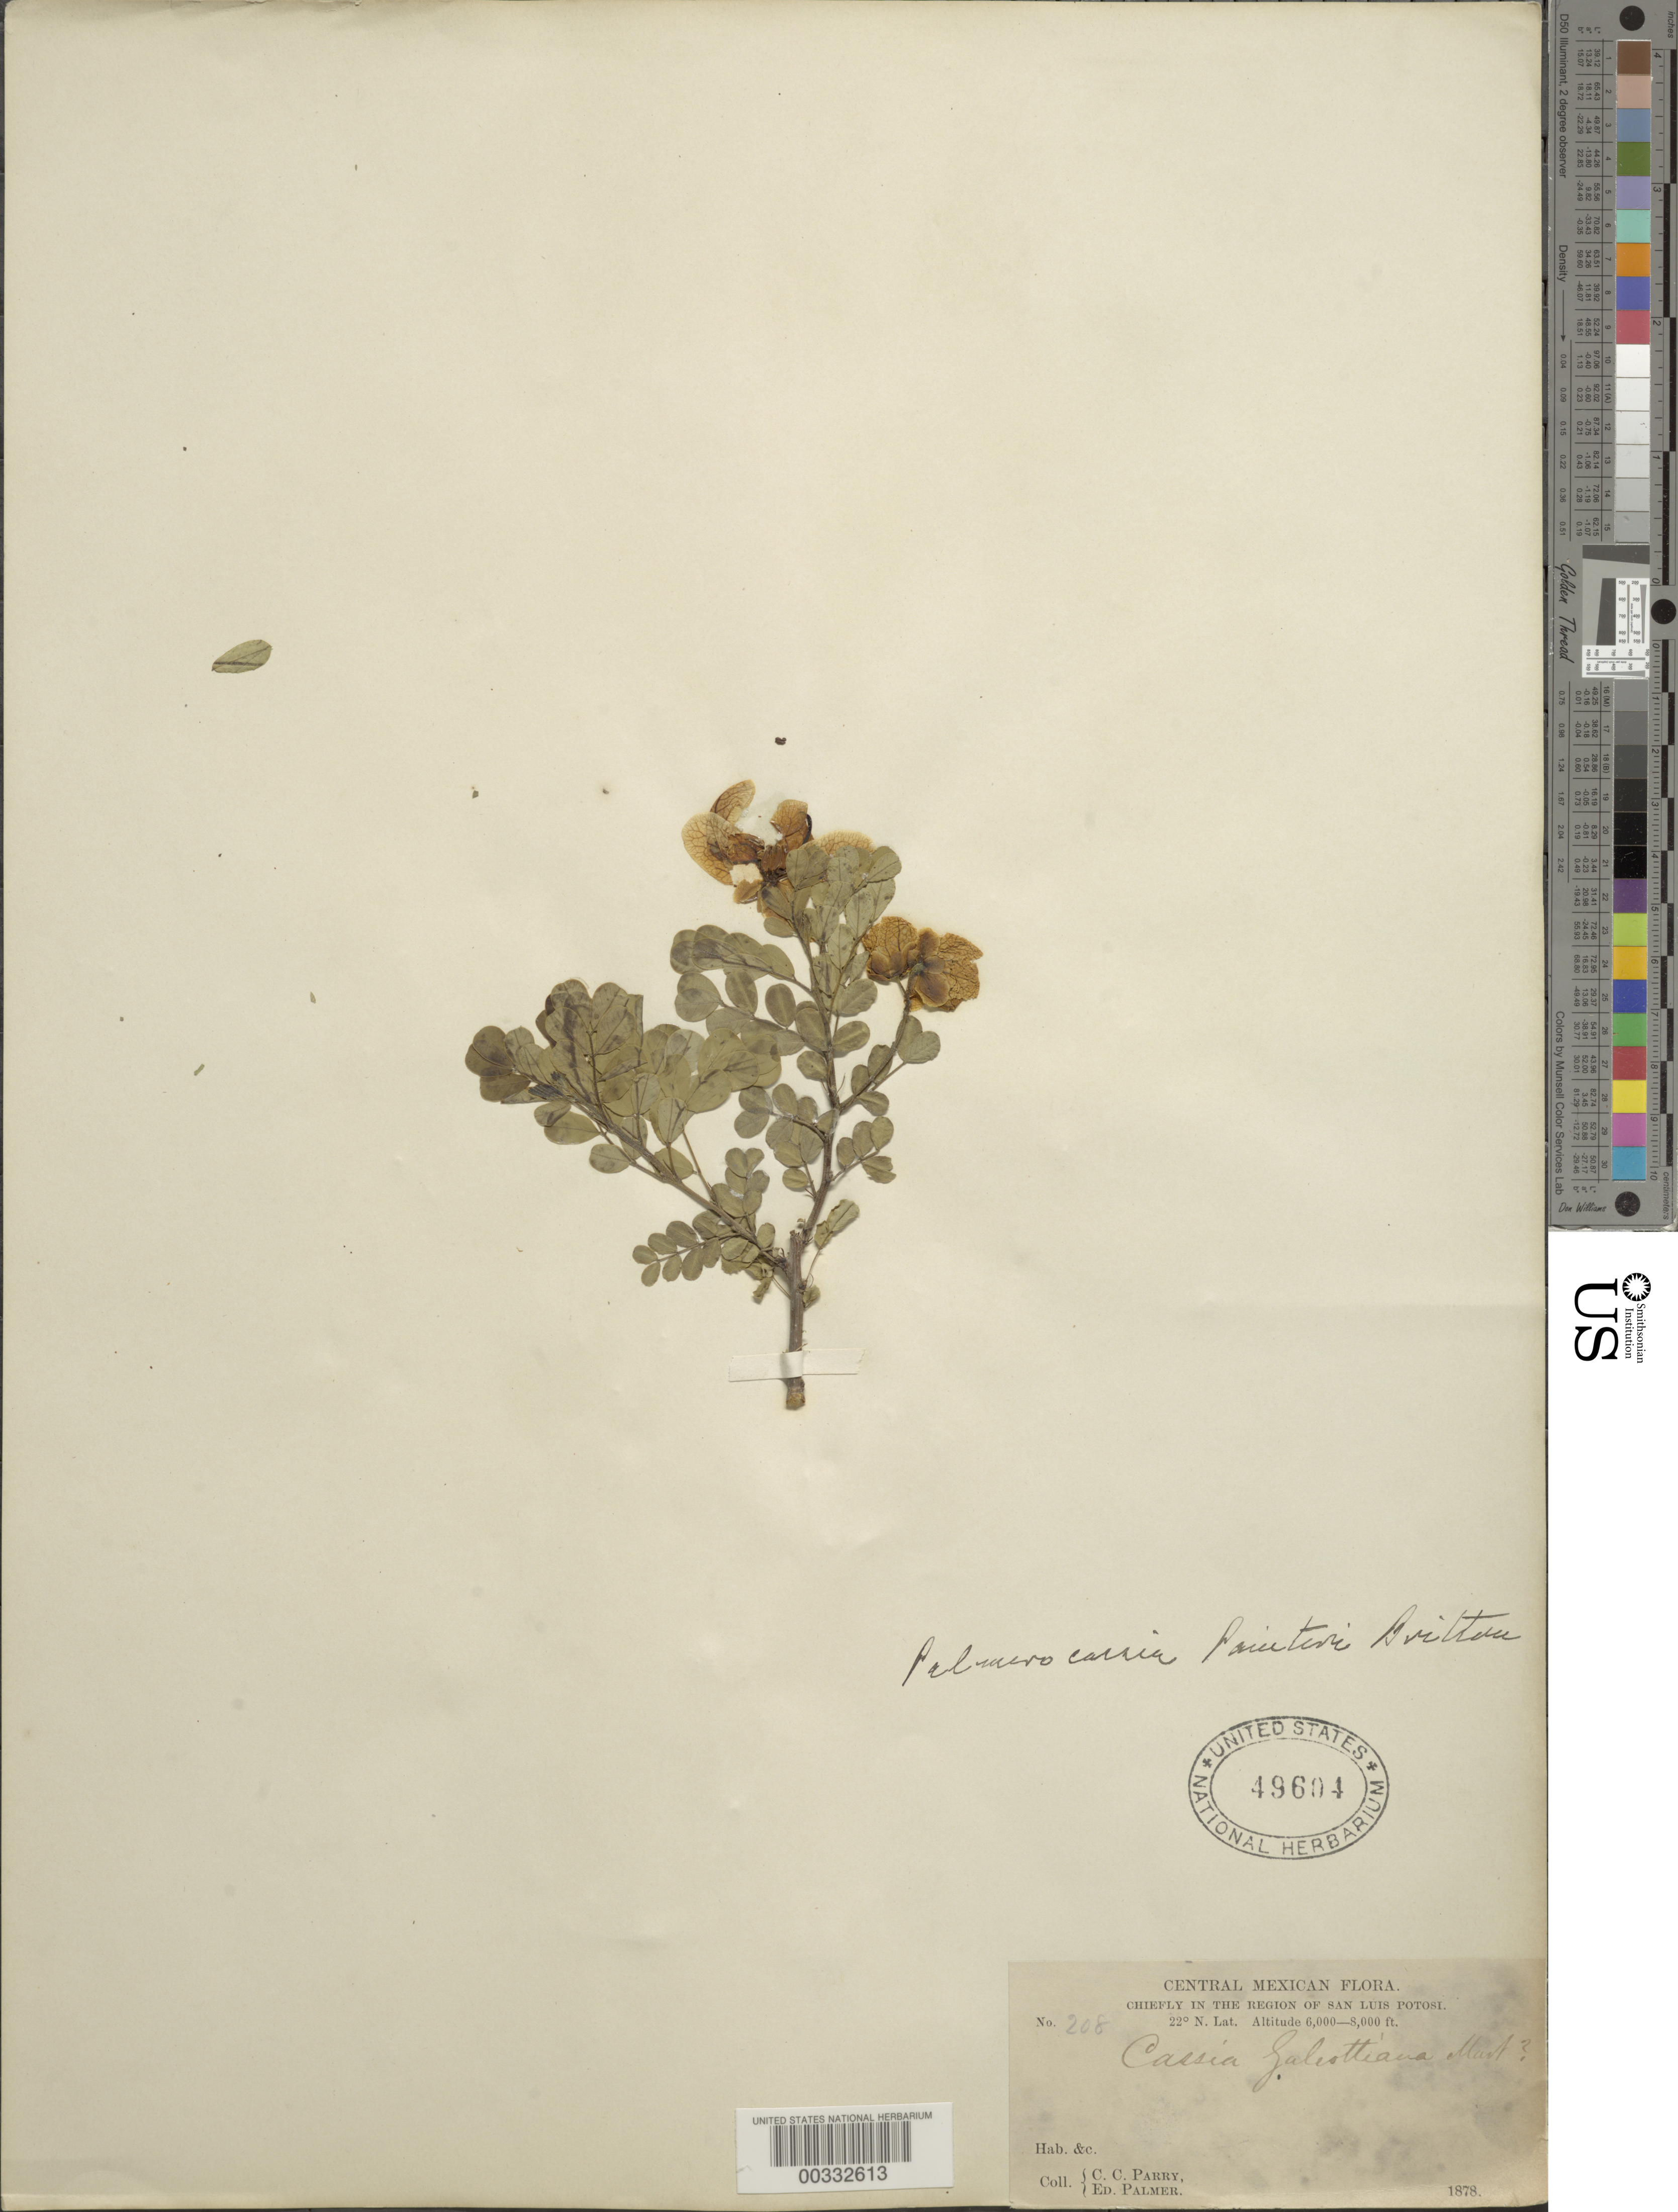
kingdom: Plantae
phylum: Tracheophyta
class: Magnoliopsida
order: Fabales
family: Fabaceae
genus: Senna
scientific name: Senna wislizeni var. painteri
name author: (Britton & Rose) H.S. Irwin & Barneby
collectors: C. C. Parry & E. Palmer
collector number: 208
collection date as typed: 1878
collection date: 1878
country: Mexico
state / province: San Luis Potosí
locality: Chiefly in the region of San Luis Potosi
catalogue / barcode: US 49604